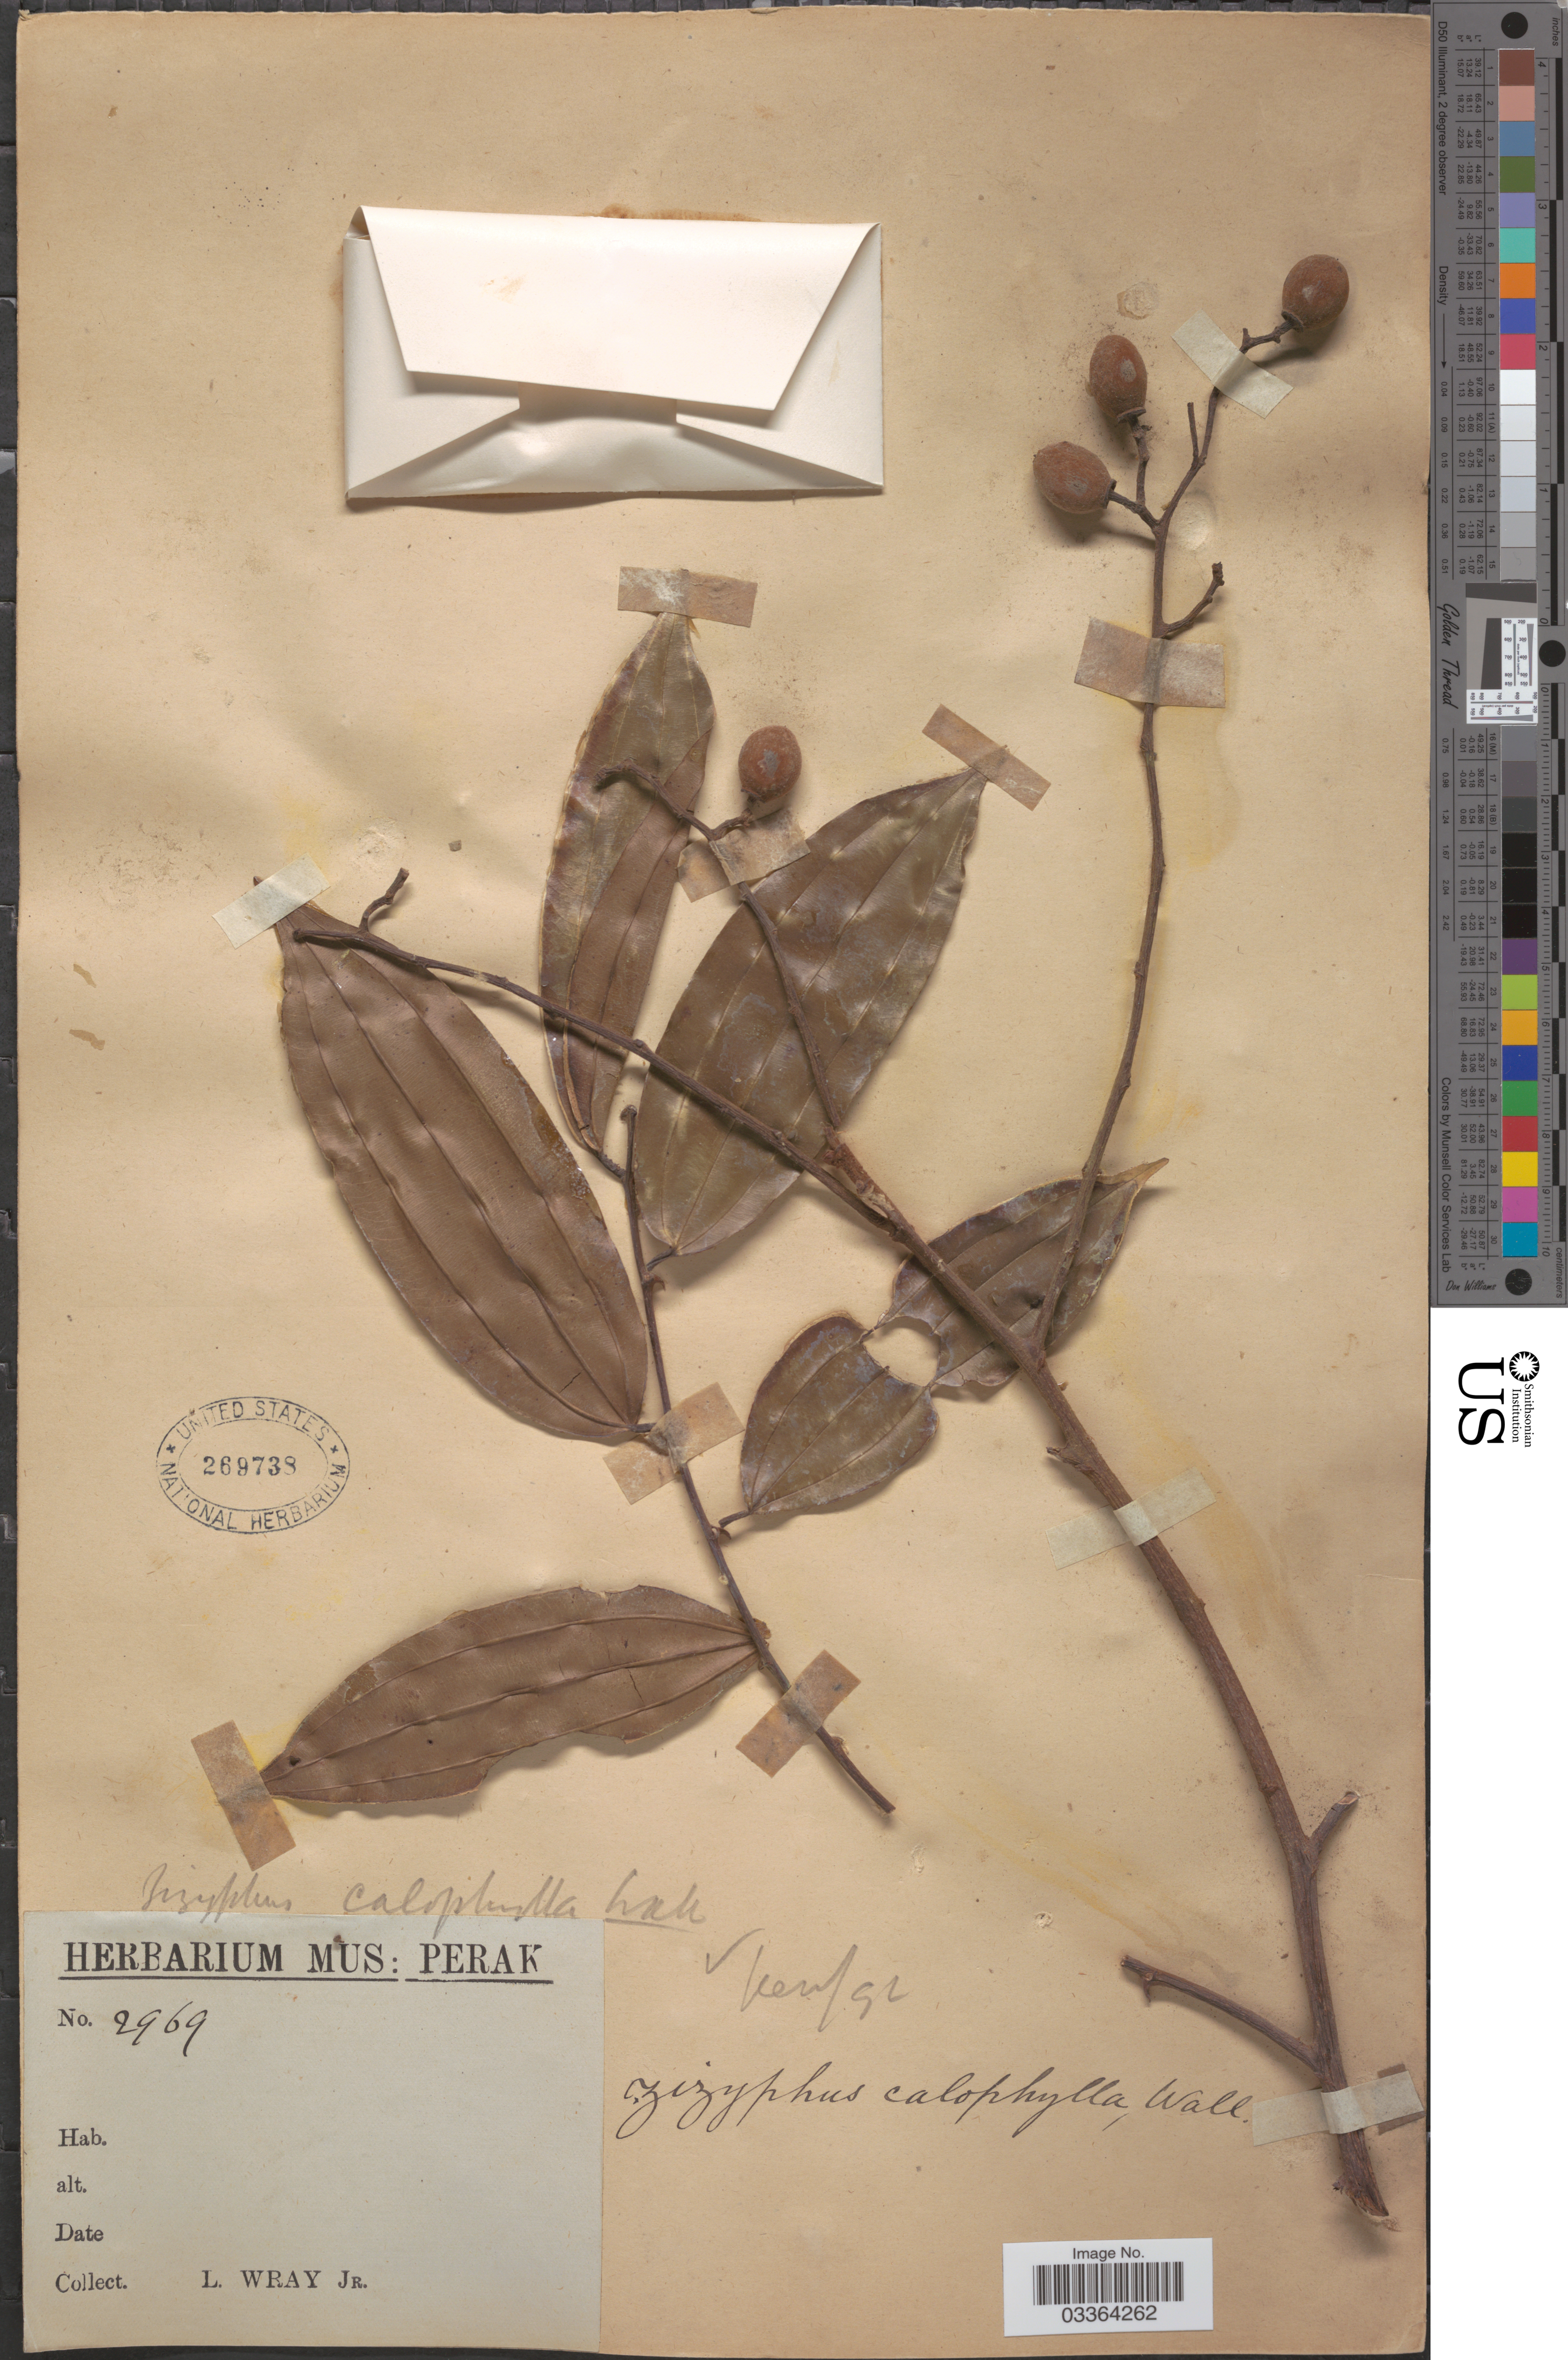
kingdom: Plantae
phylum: Tracheophyta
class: Magnoliopsida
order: Rosales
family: Rhamnaceae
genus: Ziziphus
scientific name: Ziziphus calophylla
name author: Wall.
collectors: L. Wray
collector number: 2969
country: Malaysia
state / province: Perak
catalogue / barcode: US 269738